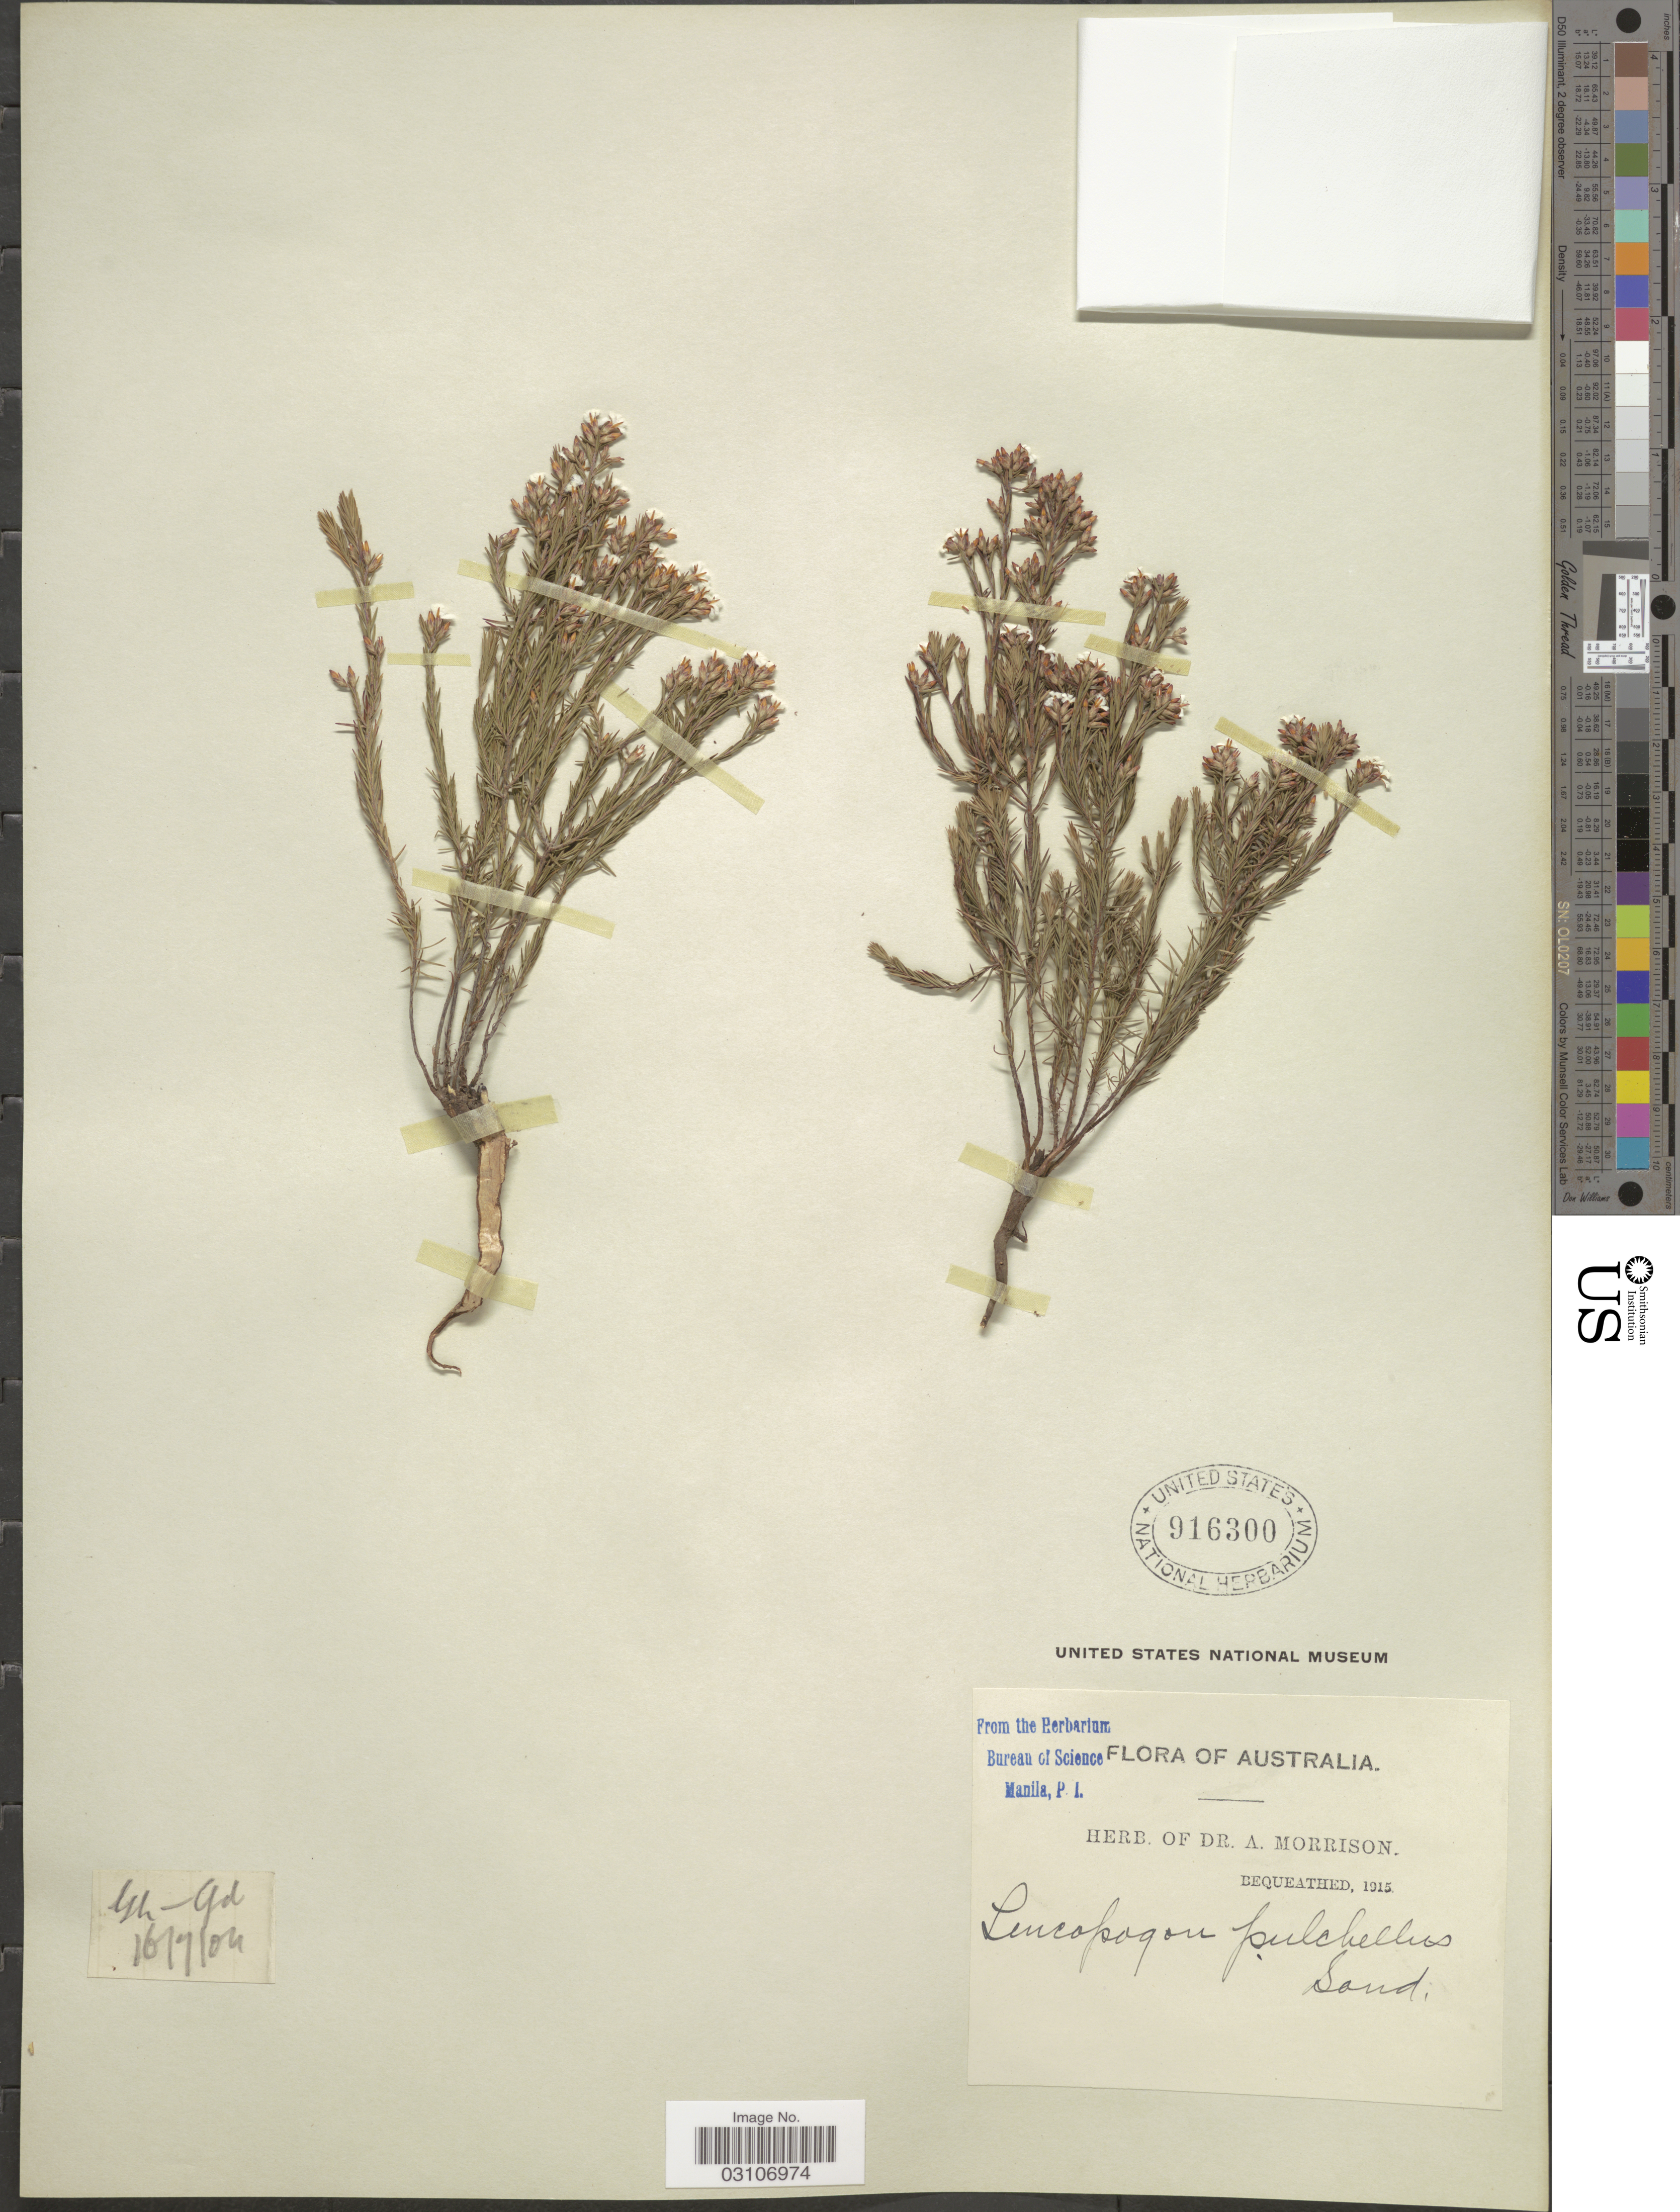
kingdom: Plantae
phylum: Tracheophyta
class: Magnoliopsida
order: Ericales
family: Ericaceae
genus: Leucopogon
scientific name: Leucopogon pulchellus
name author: Sond.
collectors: ex herb. Dr. A. Morrison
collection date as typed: Transcribed d/m/y: 16/7/4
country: Australia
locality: Gh-Gd.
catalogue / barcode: US 916300